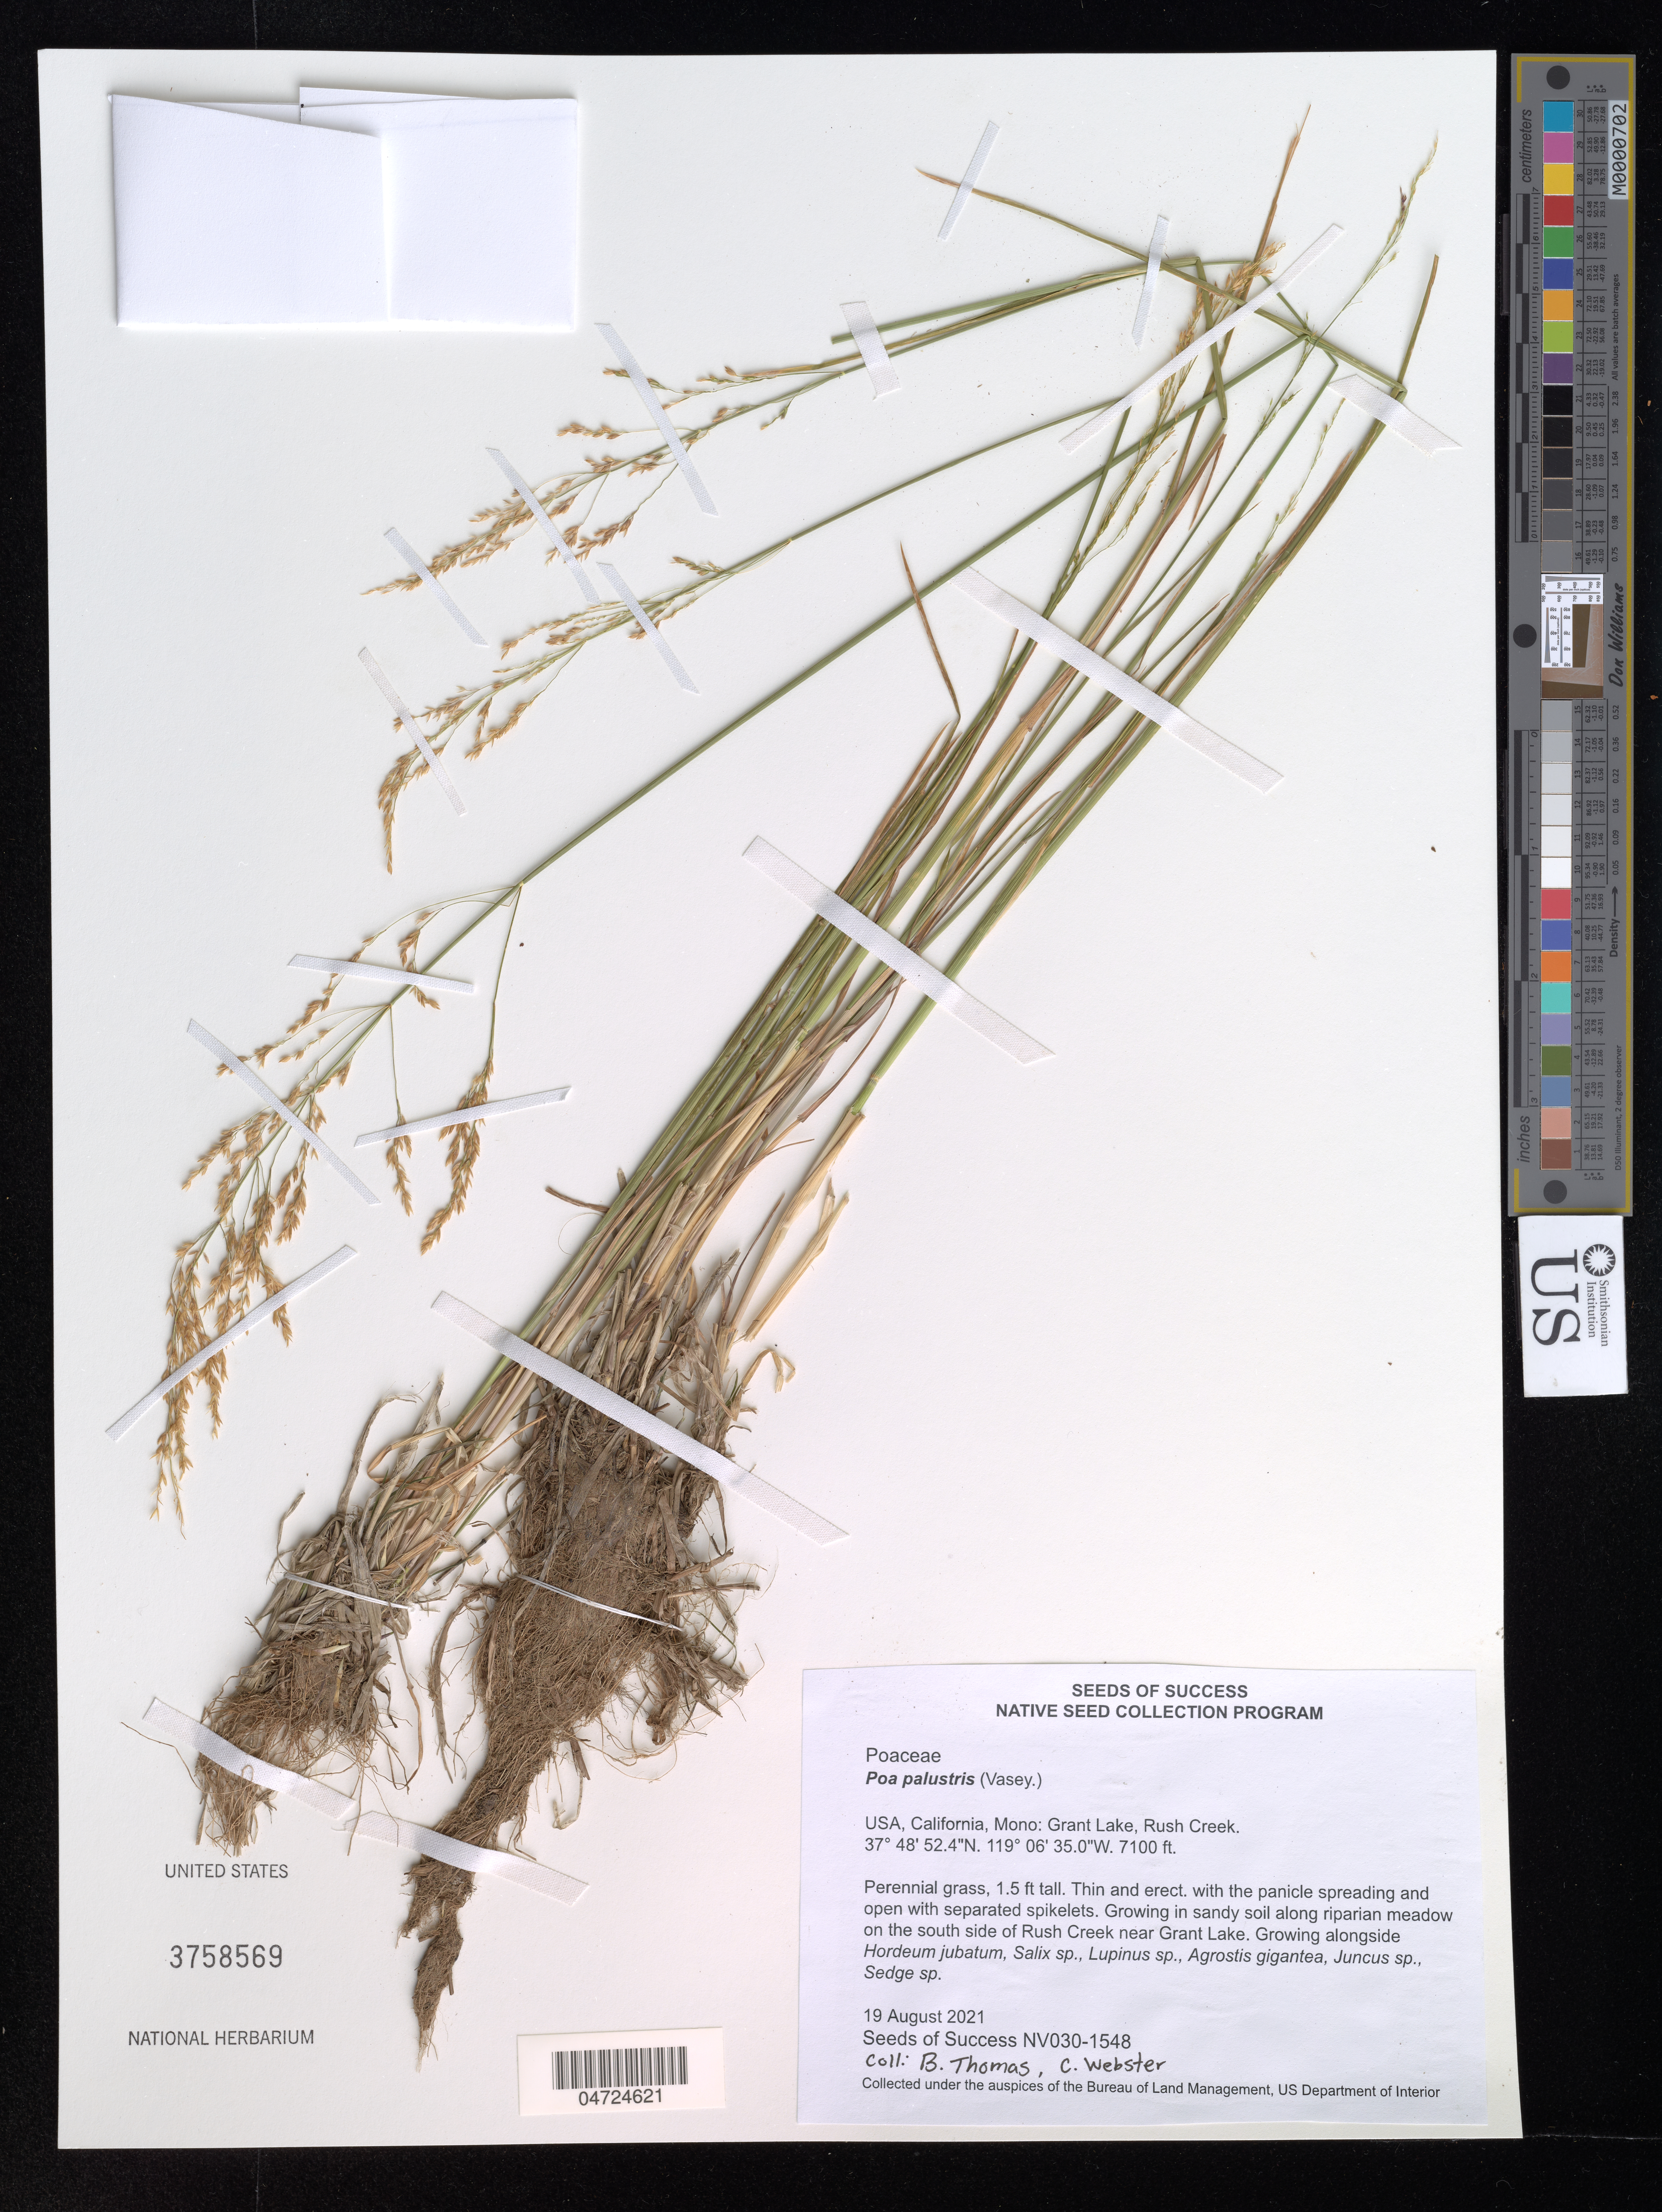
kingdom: Plantae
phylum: Tracheophyta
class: Liliopsida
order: Poales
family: Poaceae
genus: Poa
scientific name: Poa palustris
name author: L.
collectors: B. Thomas & C. Webster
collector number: NV030-1548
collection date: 2021-08-19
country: United States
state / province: California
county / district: Mono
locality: Mono: Grant Lake, Rush Creek. Growing in sandy soil along riparian meadow on the south side of Rush Creek near Grant Lake.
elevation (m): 2164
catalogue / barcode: US 3758569